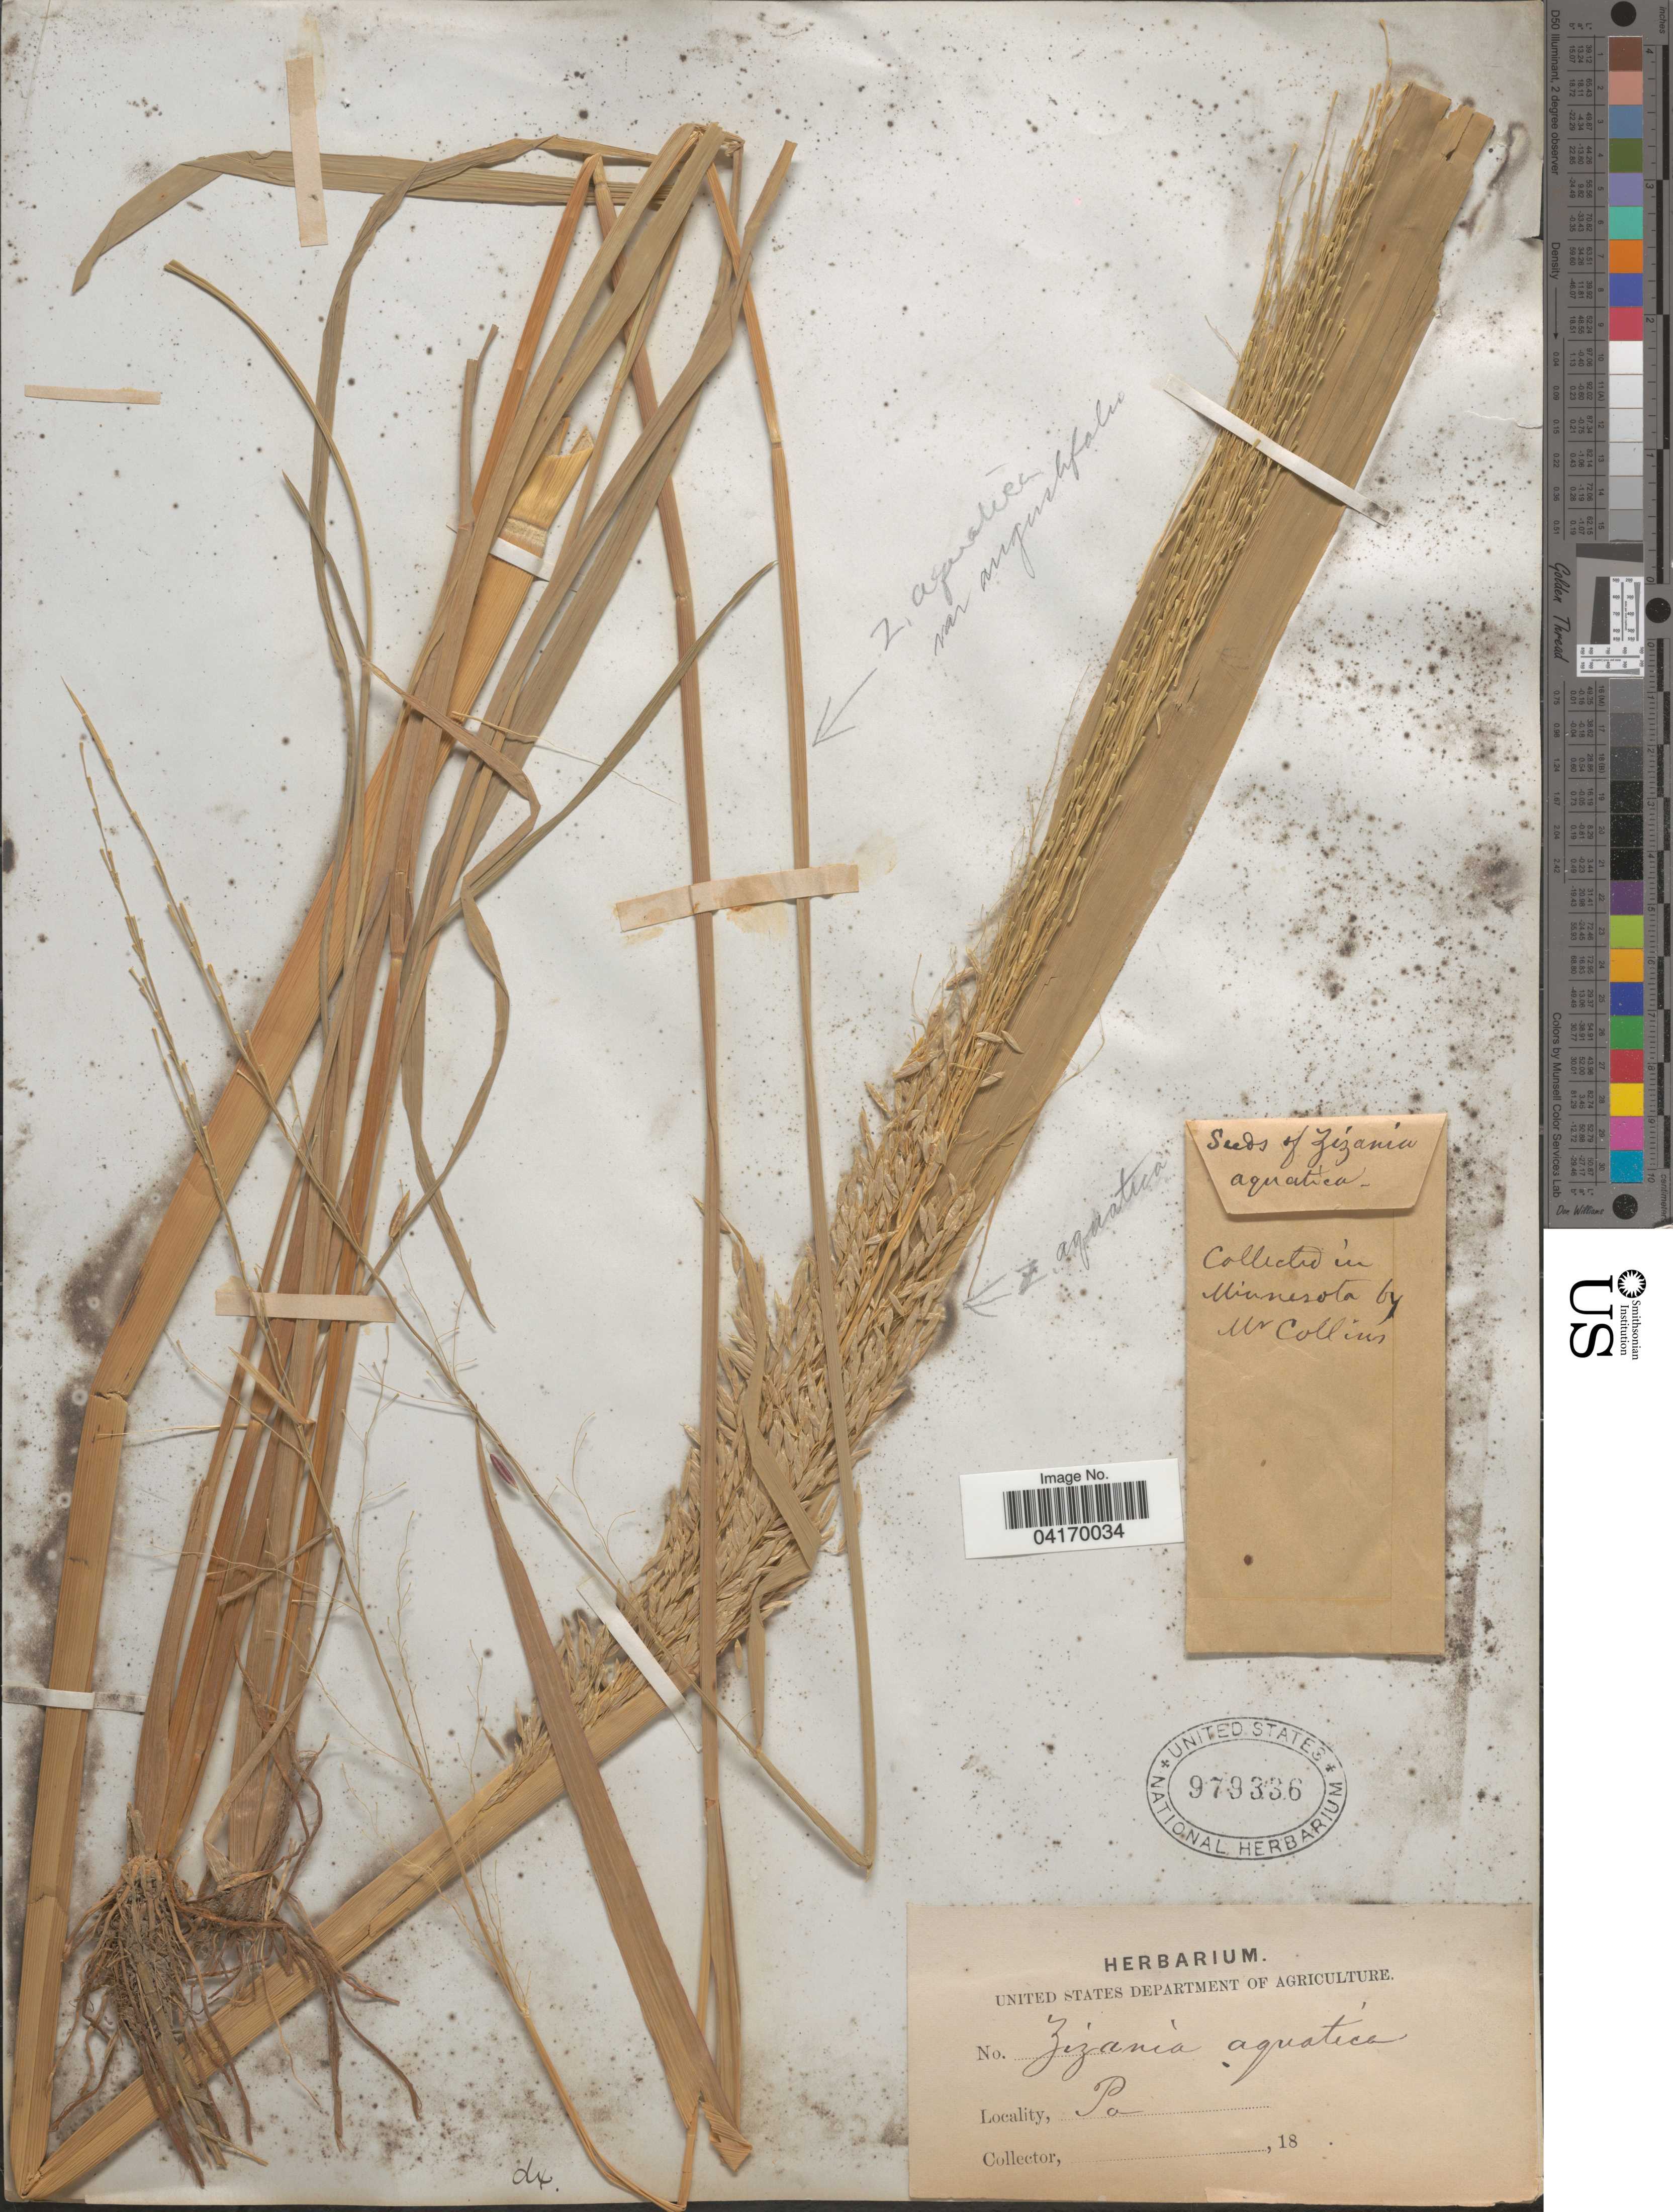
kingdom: Plantae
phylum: Tracheophyta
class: Liliopsida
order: Poales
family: Poaceae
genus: Zizania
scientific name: Zizania aquatica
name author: L.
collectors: U.S. Department of Agriculture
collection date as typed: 18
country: United States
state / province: Pennsylvania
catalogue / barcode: US 979336